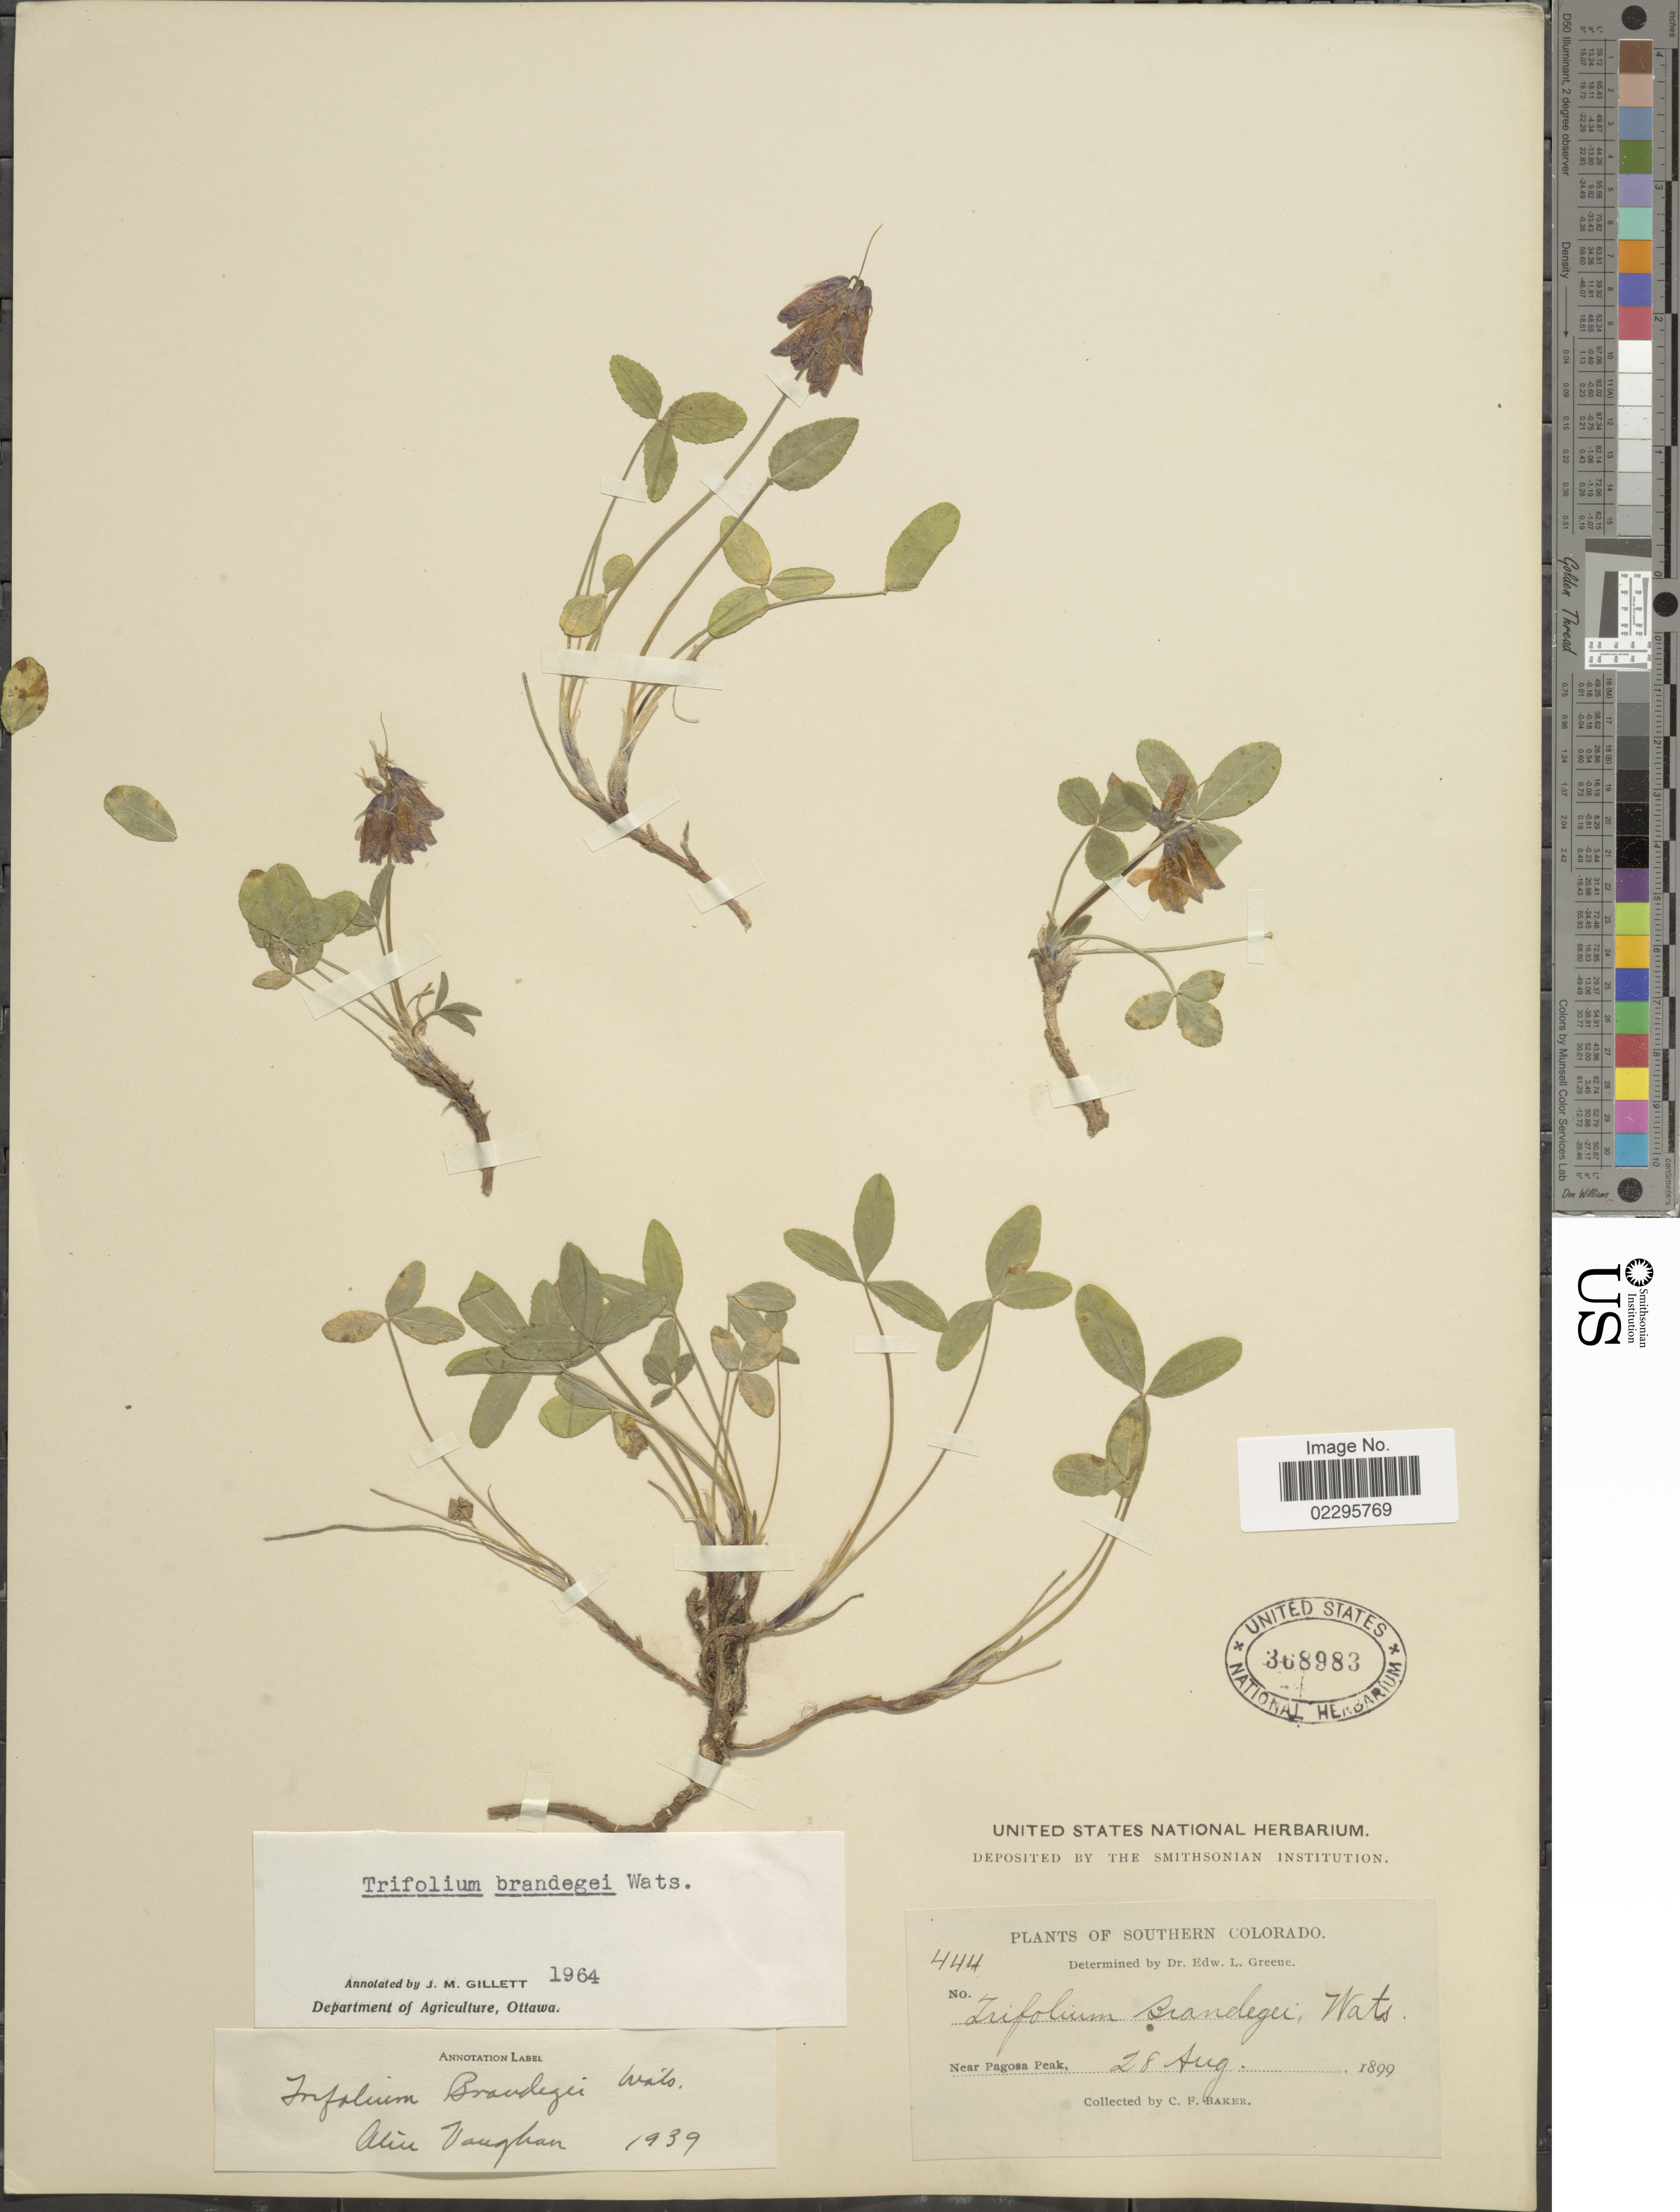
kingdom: Plantae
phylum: Tracheophyta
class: Magnoliopsida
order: Fabales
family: Fabaceae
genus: Trifolium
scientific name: Trifolium brandegei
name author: S. Watson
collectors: C. F. Baker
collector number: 444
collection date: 1899-08-28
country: United States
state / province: Colorado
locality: Southern Colorado, near Pagosa Peak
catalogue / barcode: US 368983